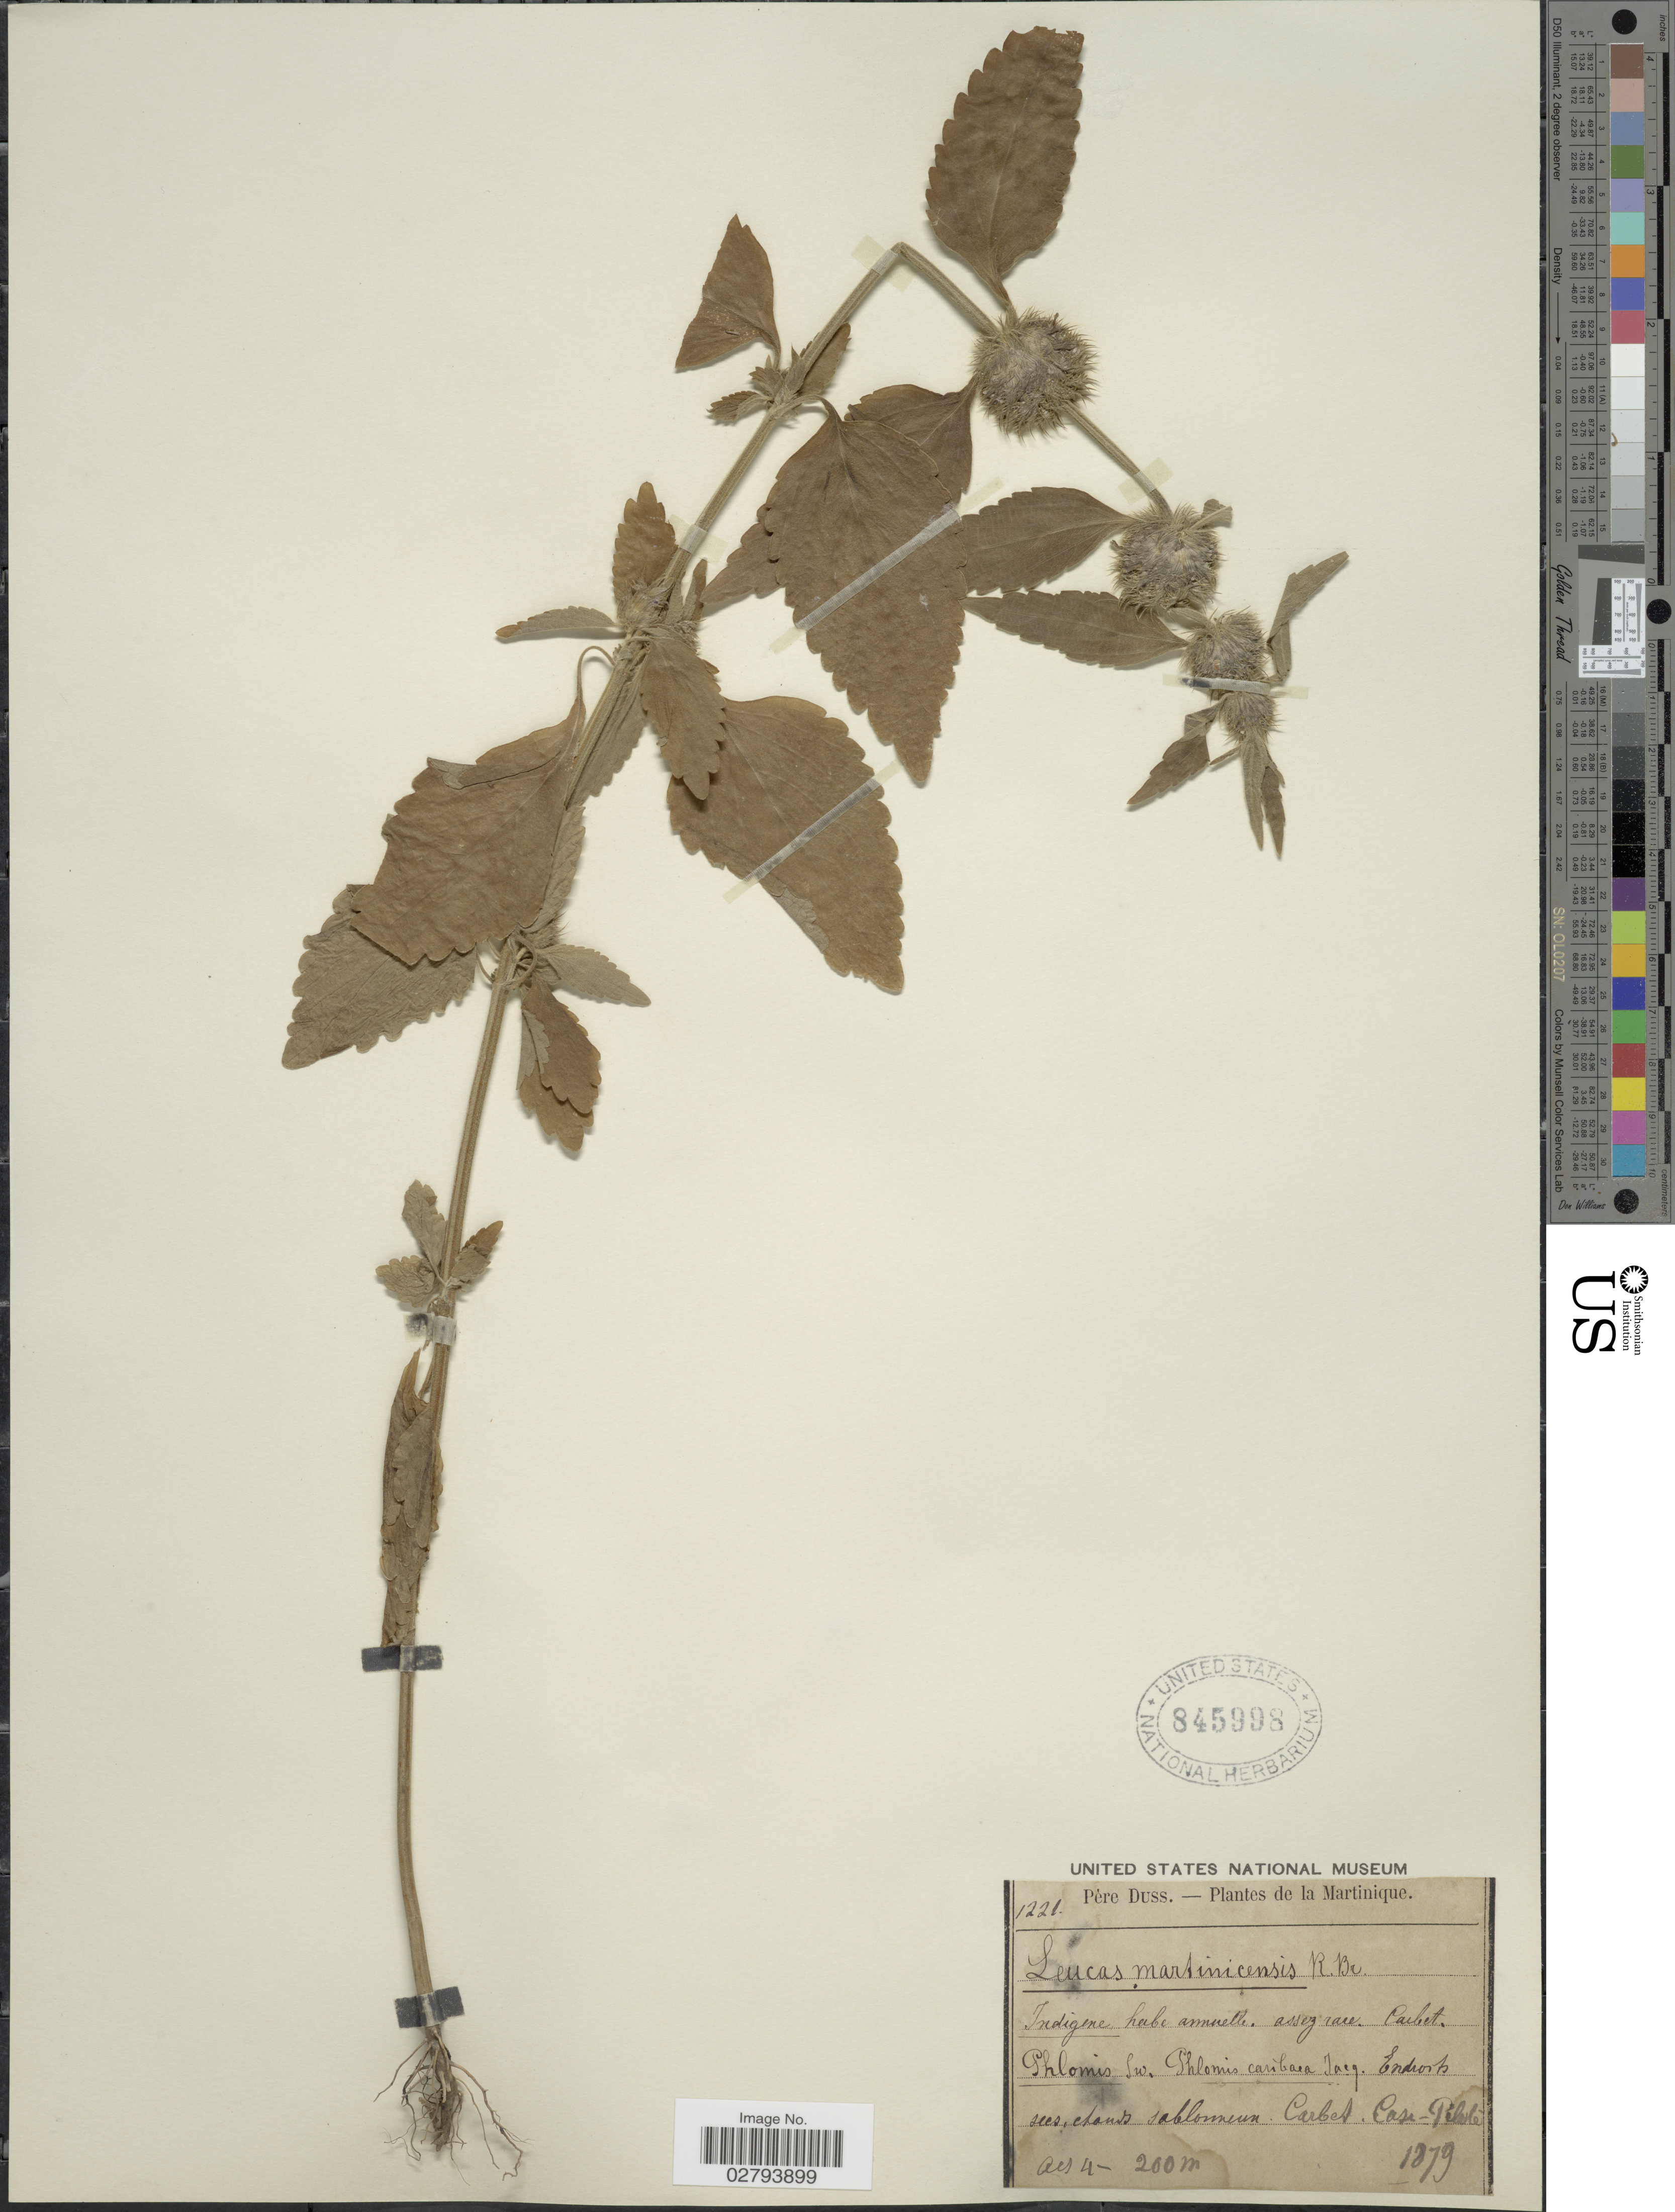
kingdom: Plantae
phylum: Tracheophyta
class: Magnoliopsida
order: Lamiales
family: Lamiaceae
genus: Leucas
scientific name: Leucas martinicensis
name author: (Jacq.) R. Br.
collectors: Père Duss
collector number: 1221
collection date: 1879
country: Martinique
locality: Carbet, Case-Pilote.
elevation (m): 200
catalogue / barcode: US 845998